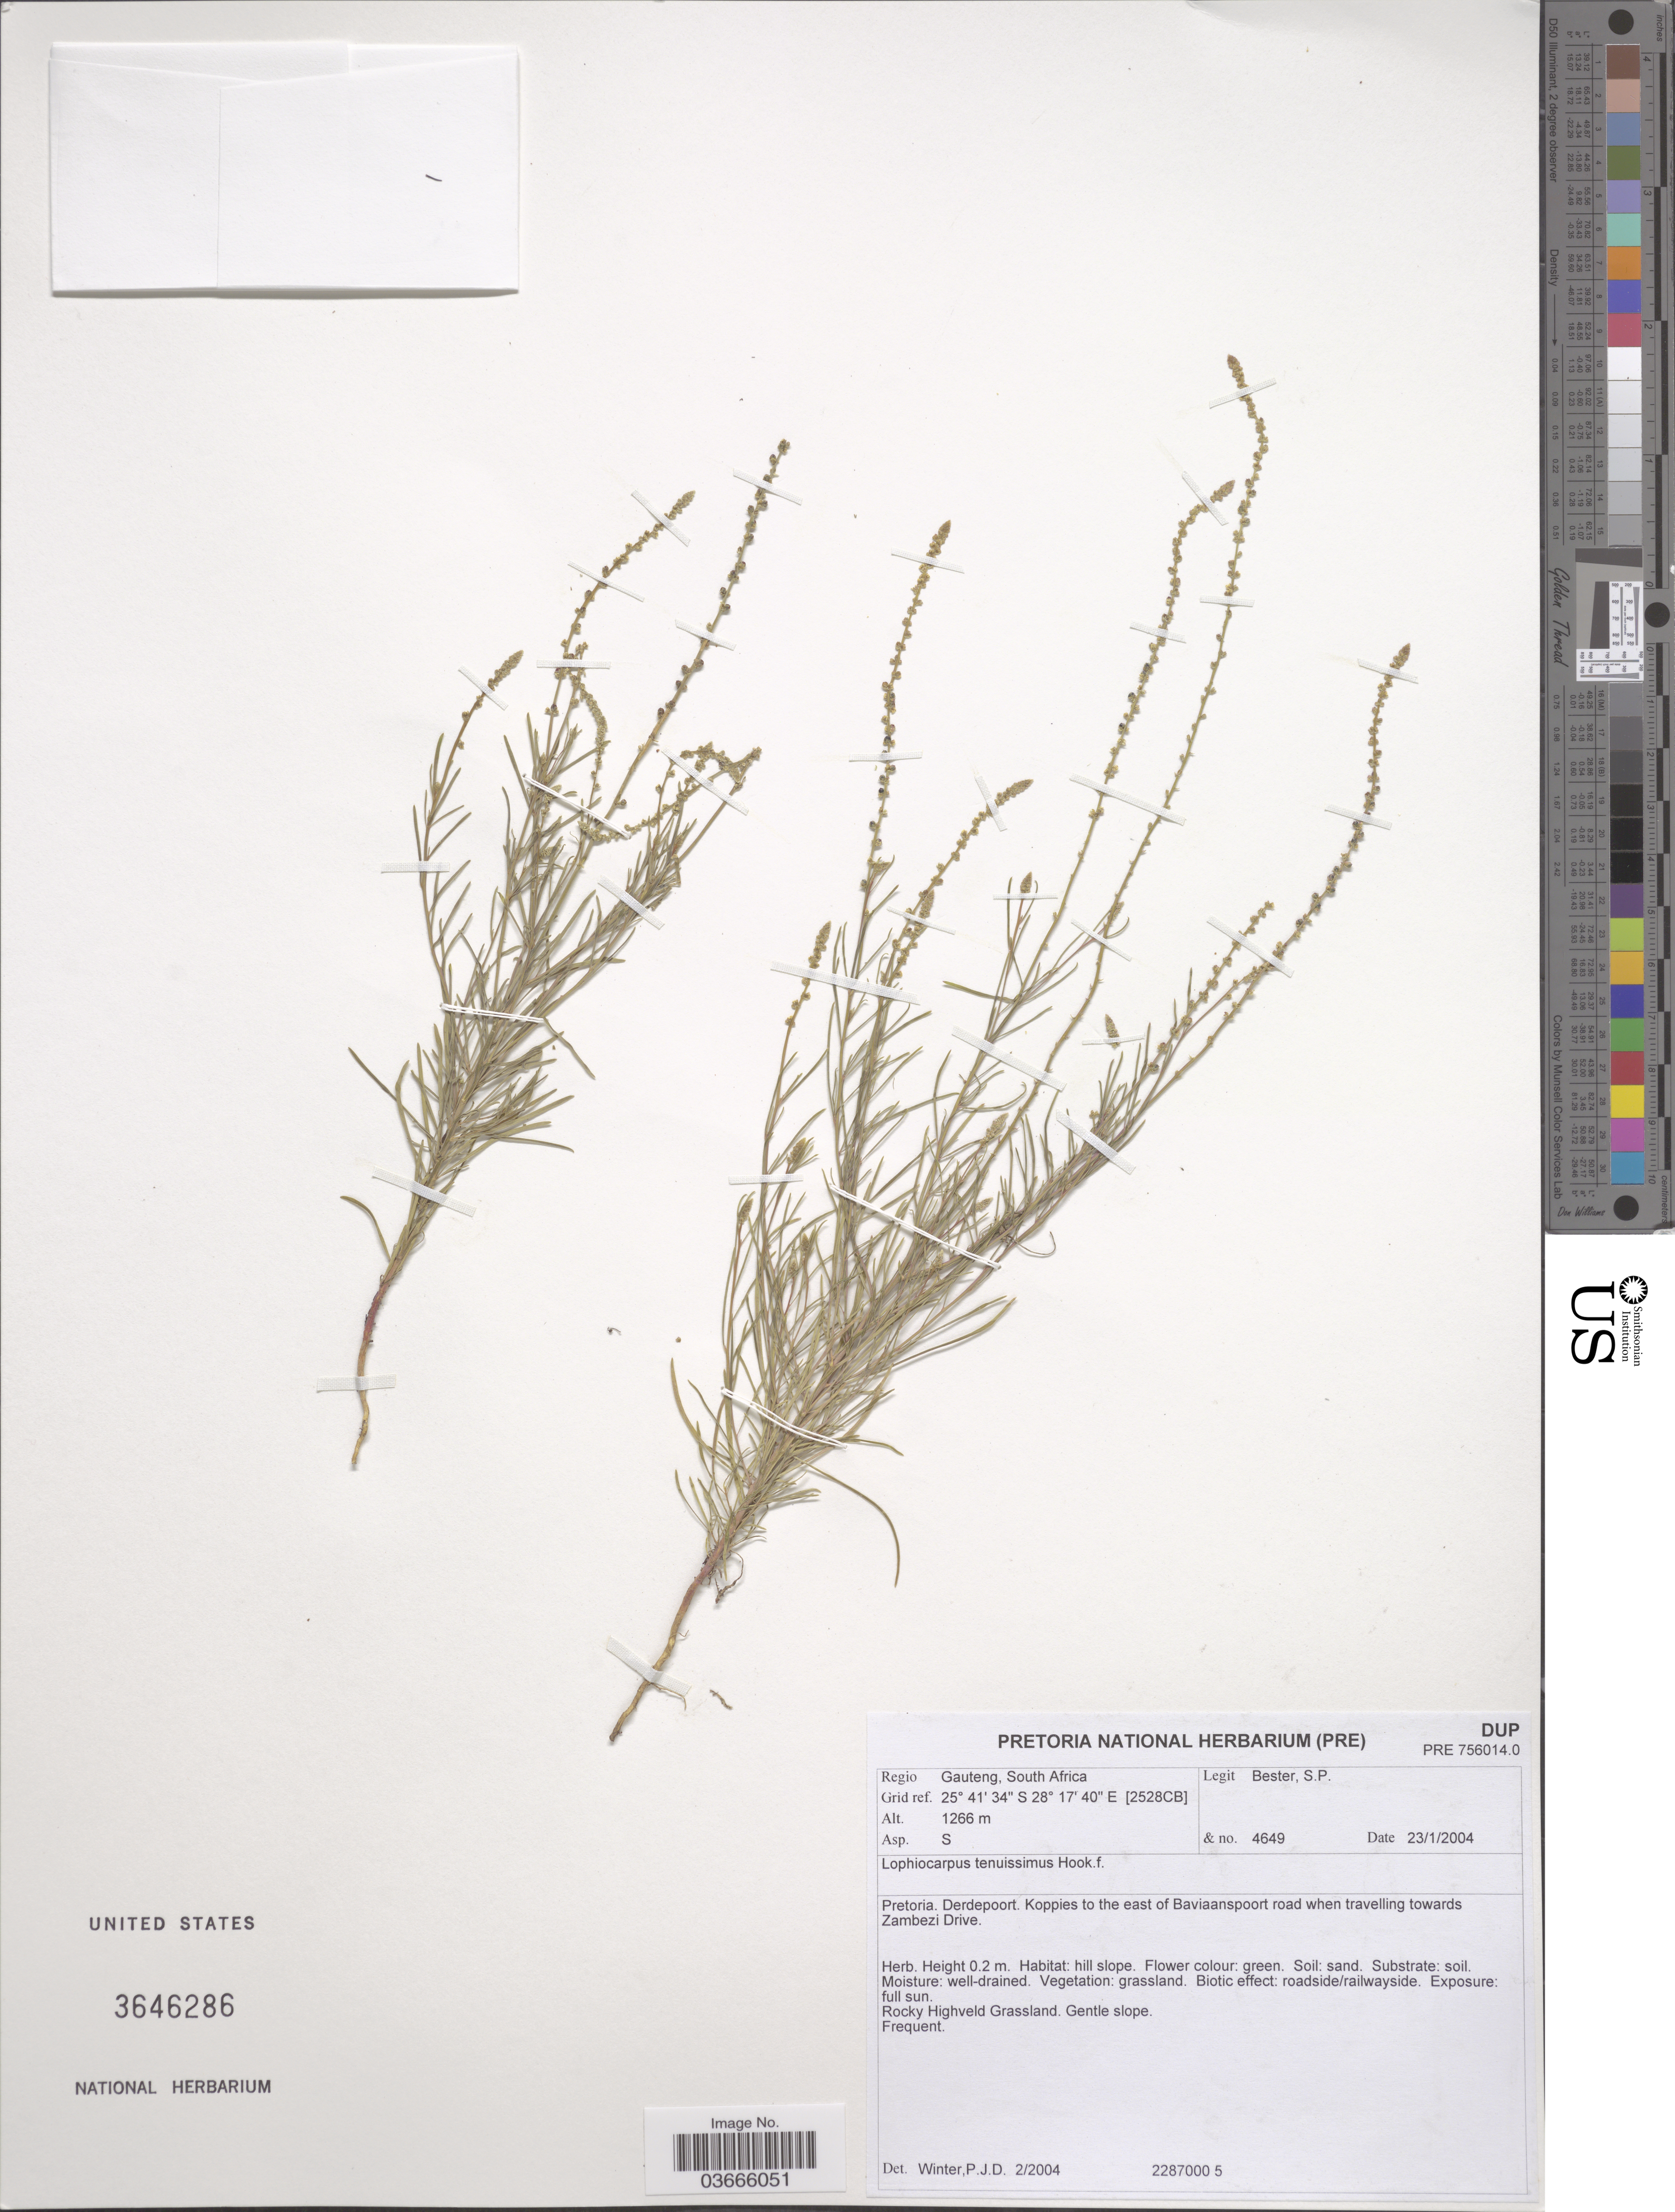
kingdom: Plantae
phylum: Tracheophyta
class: Magnoliopsida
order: Caryophyllales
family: Lophiocarpaceae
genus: Lophiocarpus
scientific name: Lophiocarpus tenuissimus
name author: Hook. f.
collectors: S. Bester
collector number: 4649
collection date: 2004-01-23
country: South Africa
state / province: Gauteng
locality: Regio Gauteng. Pretoria. Derdepoort. Koppies to the east of Baviaanspoort road when traveling towards Zambezi Drive. Grid ref. [2528CB].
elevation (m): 1266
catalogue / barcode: US 3646286